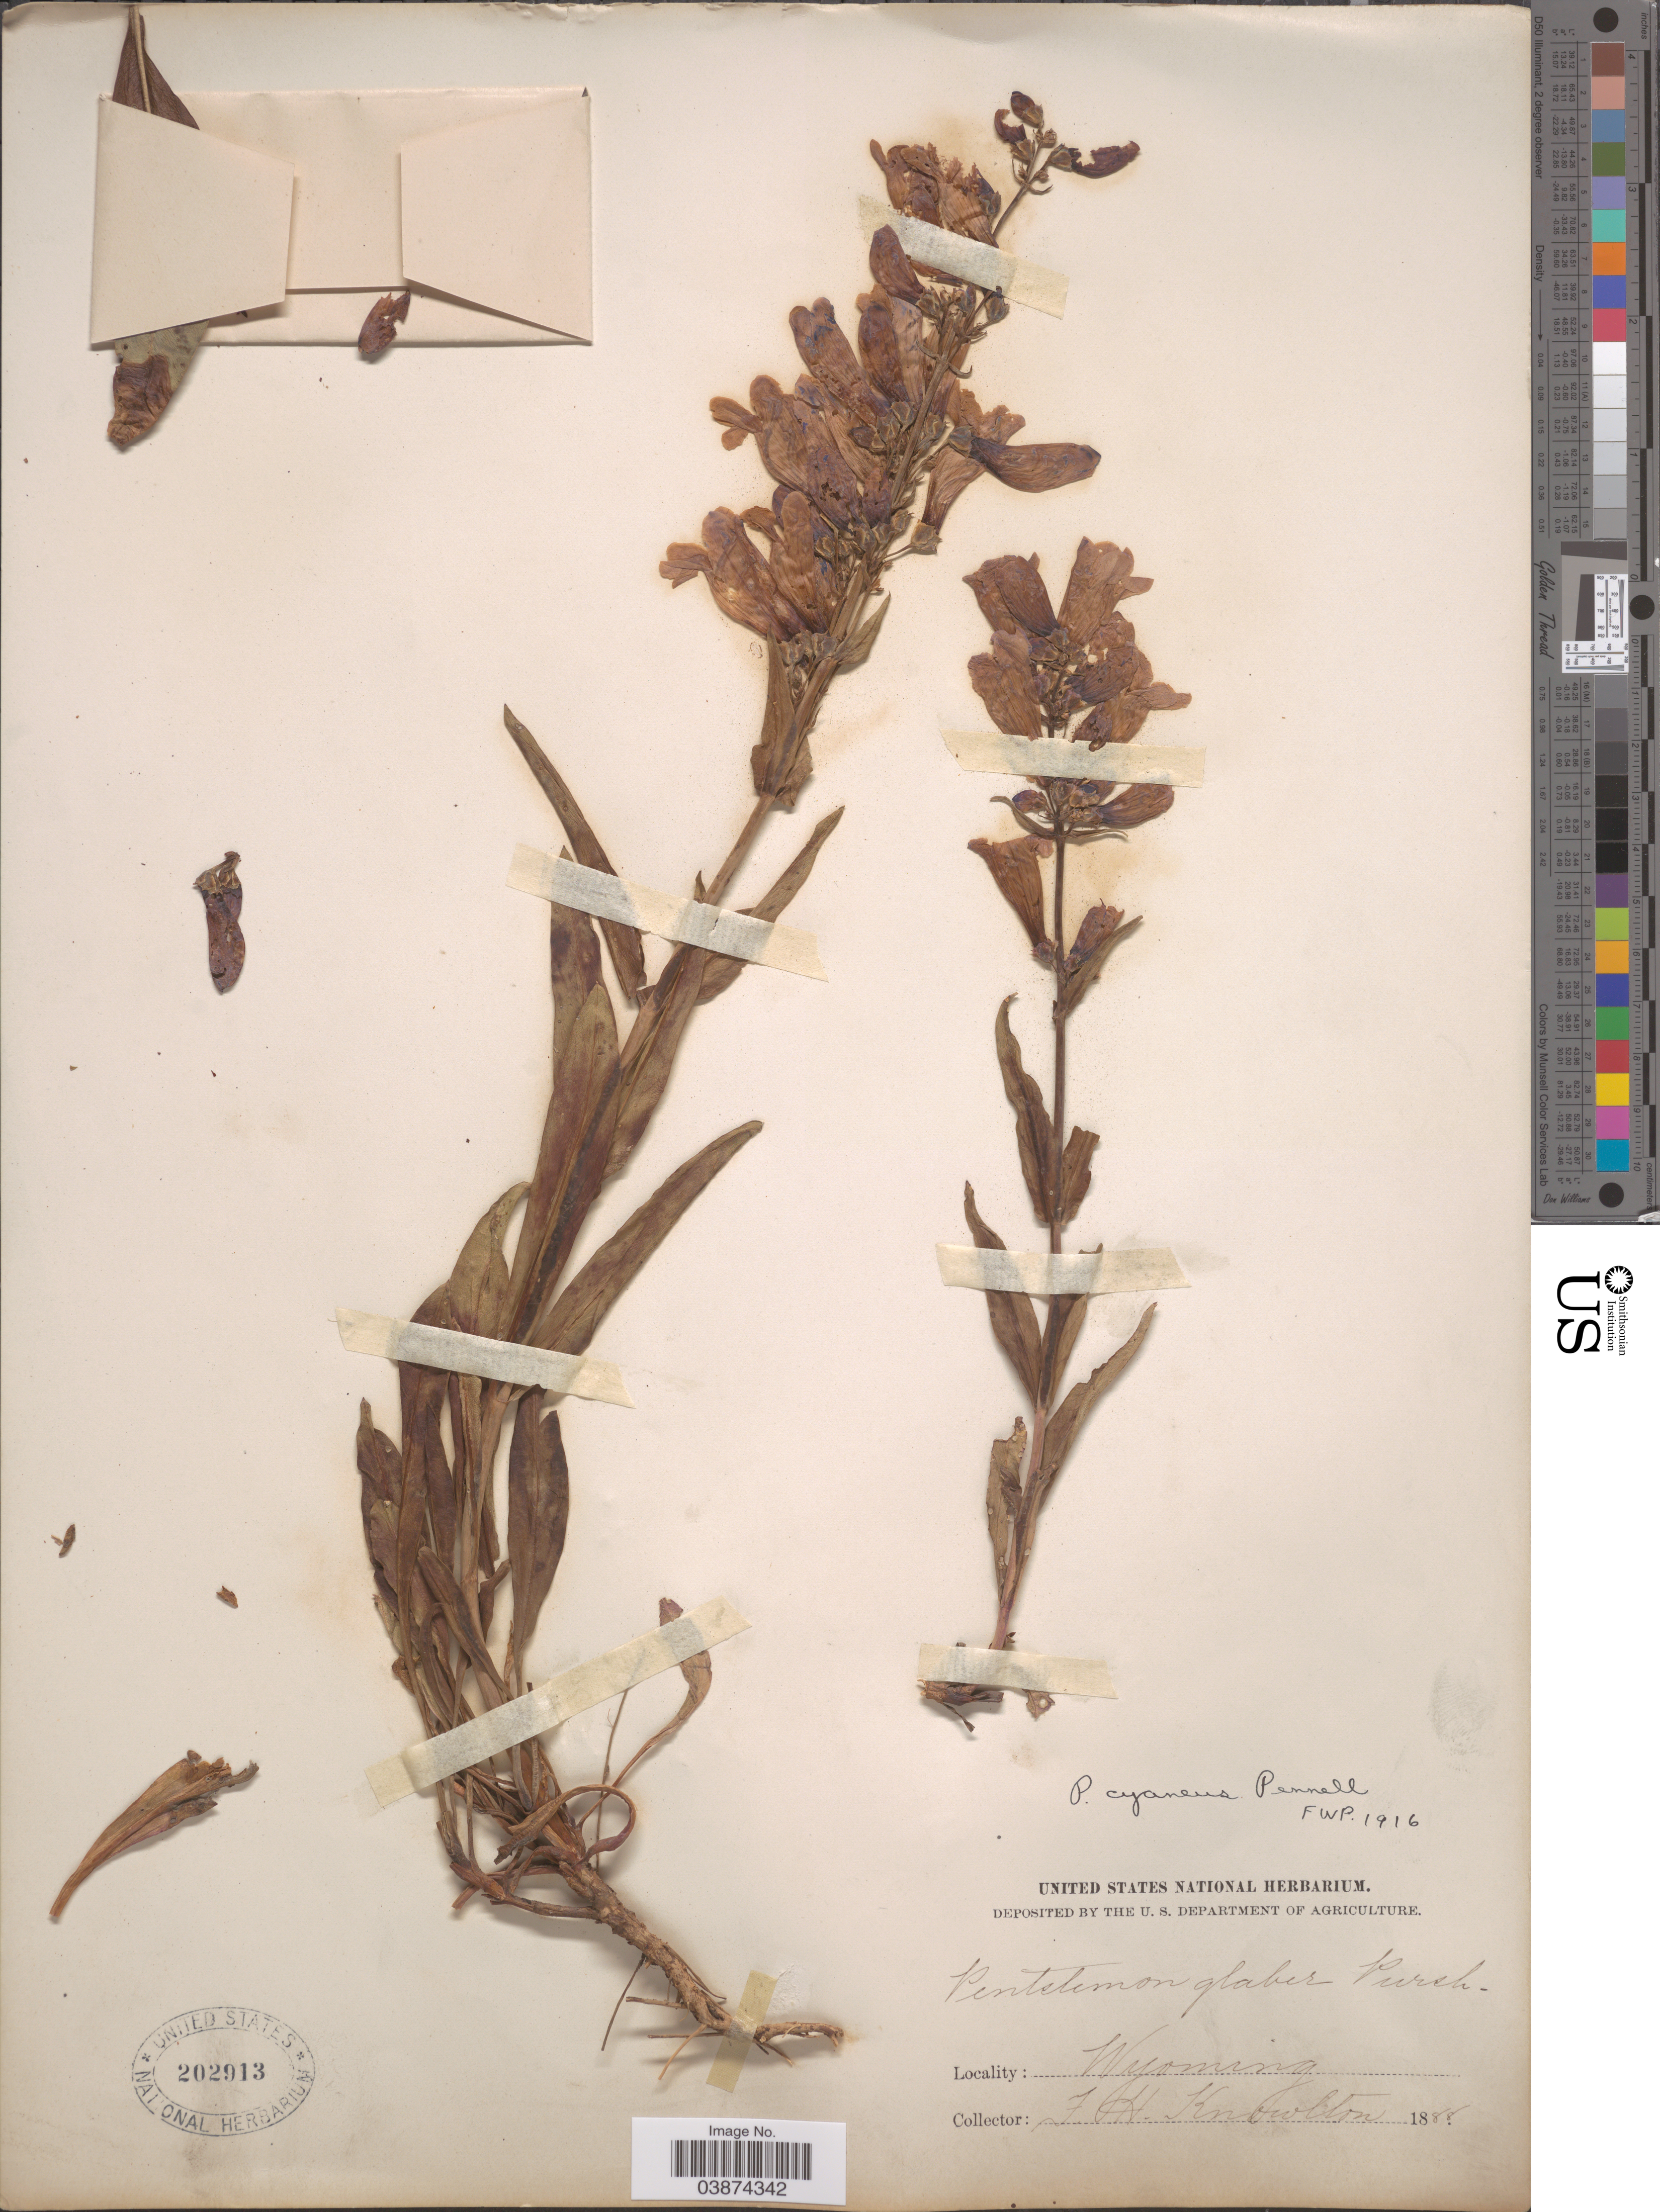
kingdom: Plantae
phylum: Tracheophyta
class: Magnoliopsida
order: Lamiales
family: Plantaginaceae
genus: Penstemon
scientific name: Penstemon cyaneus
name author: Pennell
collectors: F. H. Knowlton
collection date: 1888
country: United States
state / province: Wyoming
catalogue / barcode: US 202913